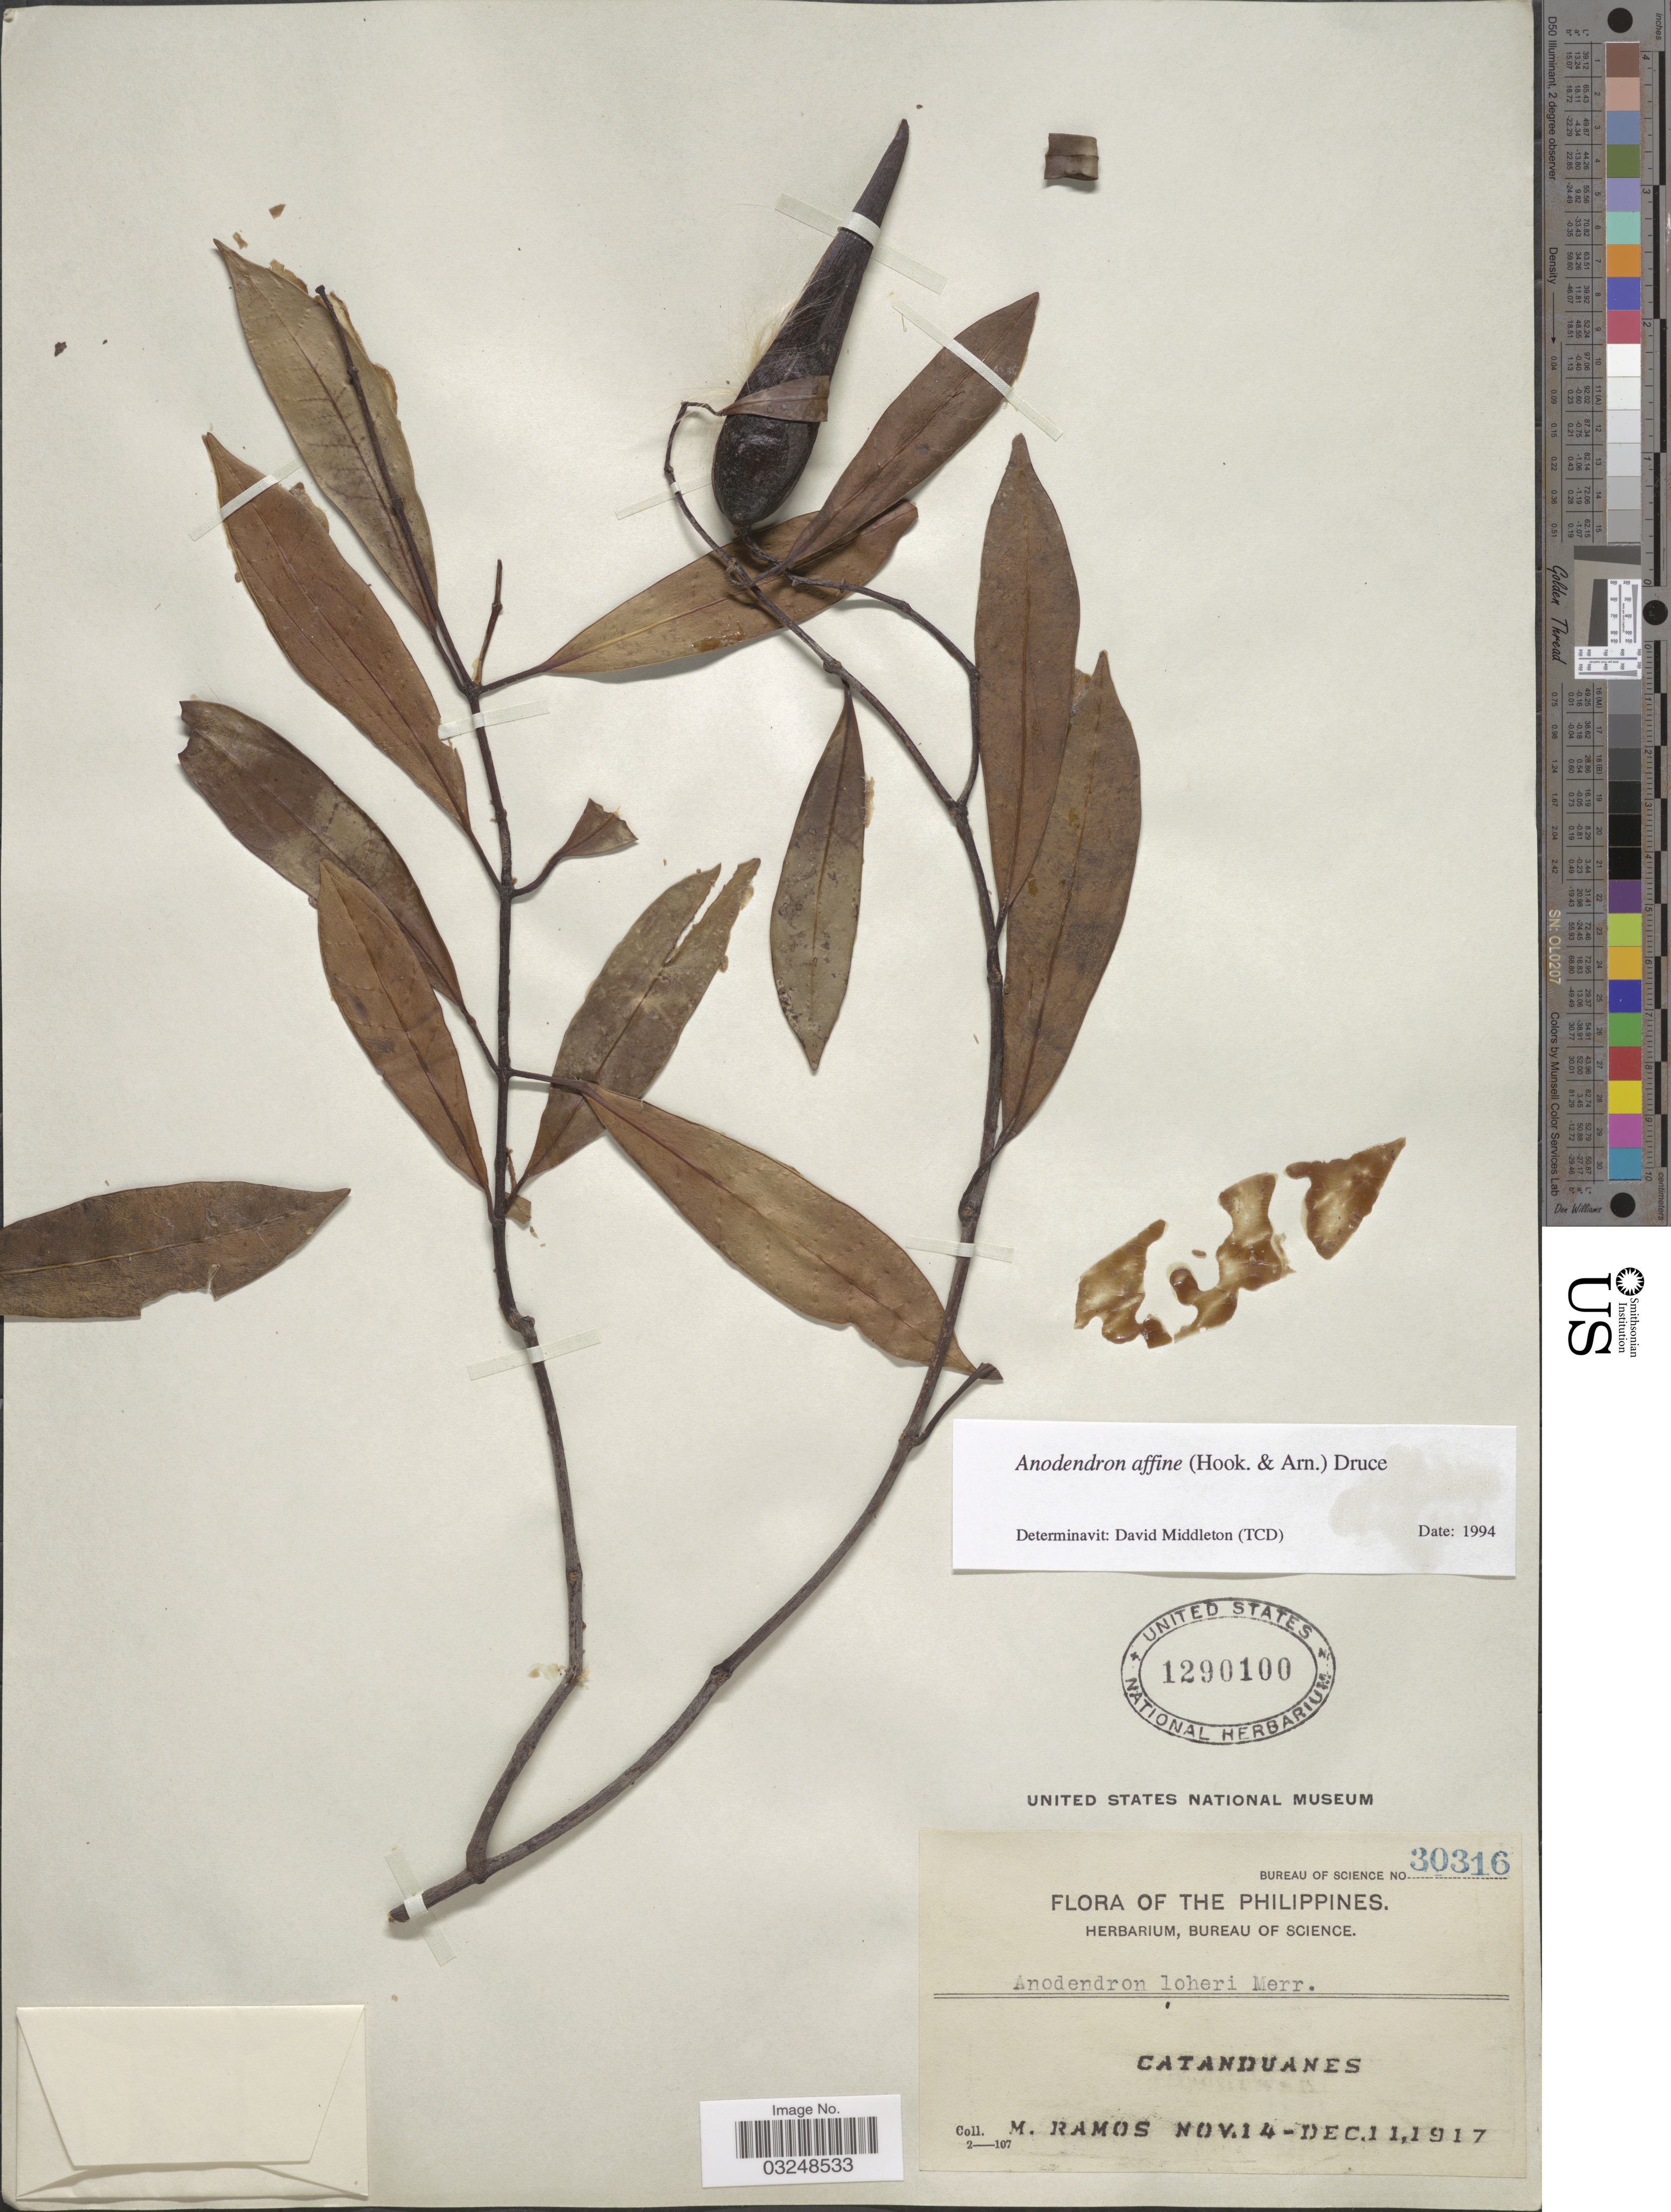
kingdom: Plantae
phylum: Tracheophyta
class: Magnoliopsida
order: Gentianales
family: Apocynaceae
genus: Anodendron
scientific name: Anodendron affine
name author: (Hook. & Arn.) Druce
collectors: M. Ramos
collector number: Bureau of Science 30316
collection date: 1917-11-14/1917-12-11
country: Philippines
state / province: Bicol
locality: Catanduanes.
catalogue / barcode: US 1290100